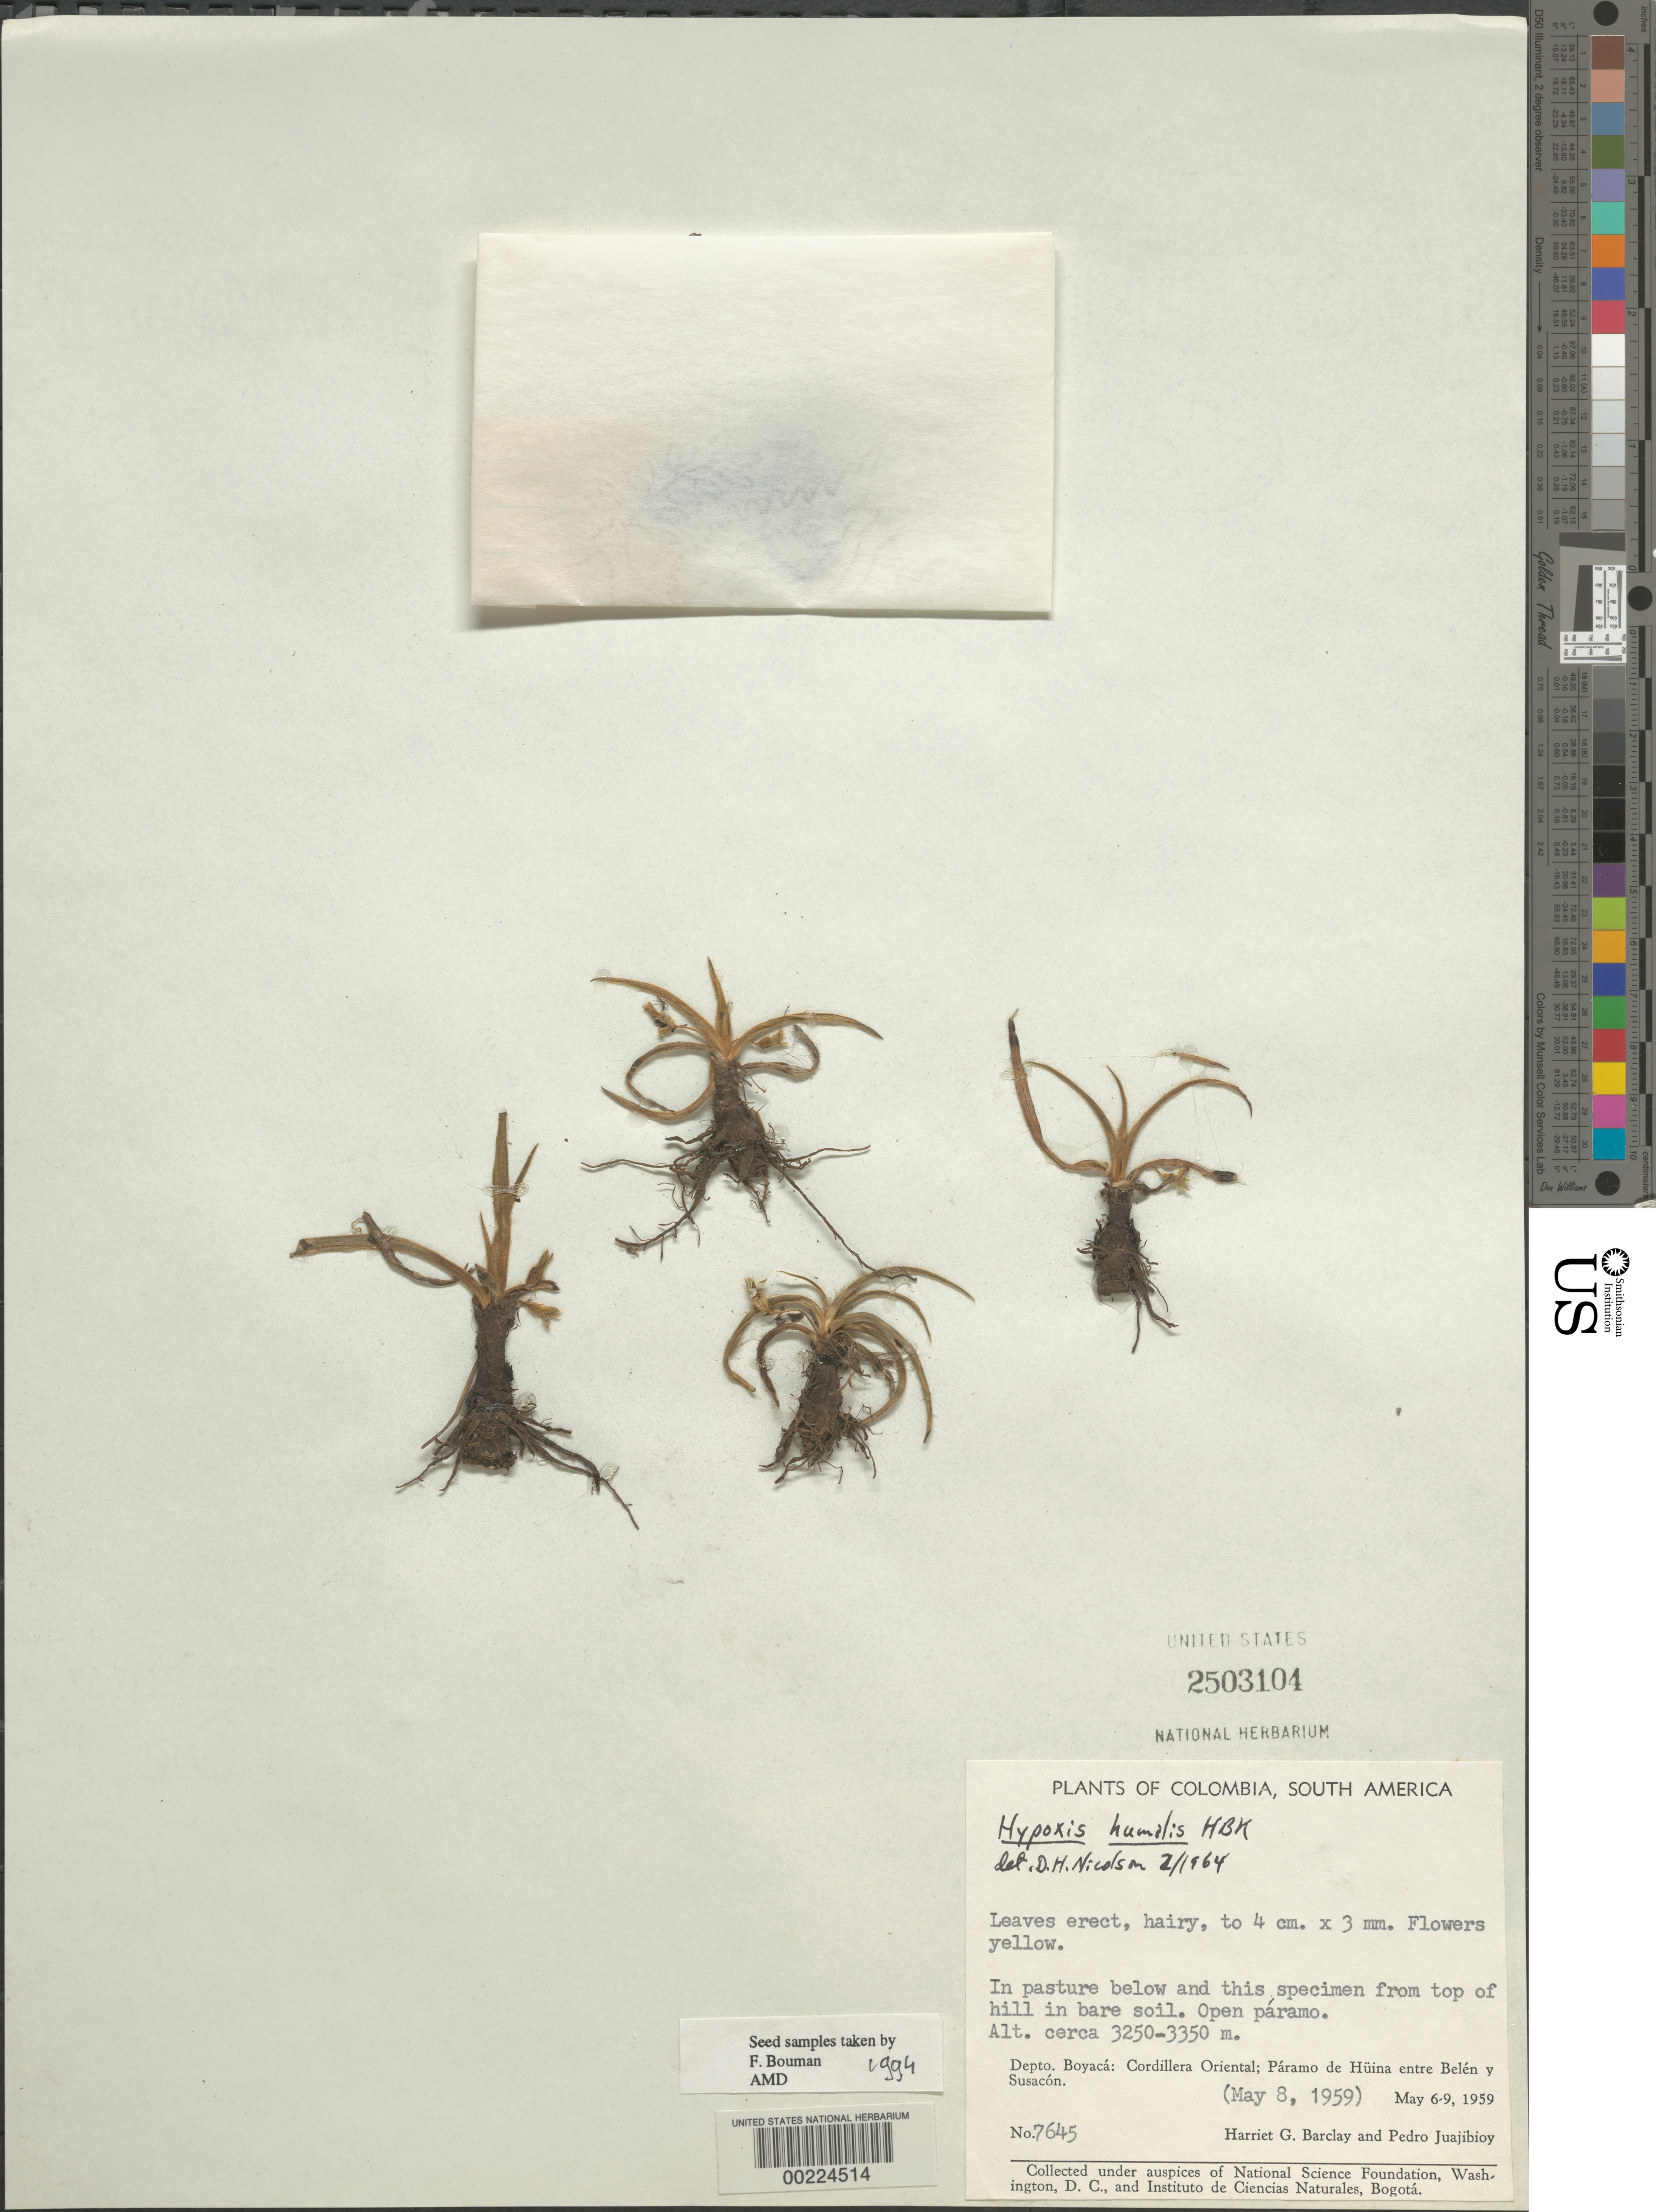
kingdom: Plantae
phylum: Tracheophyta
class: Liliopsida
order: Asparagales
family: Hypoxidaceae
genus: Hypoxis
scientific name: Hypoxis humilis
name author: Tharp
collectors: H. G. Barclay & P. Juajibioy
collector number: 7645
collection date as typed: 08 May 1959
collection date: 1959-05-08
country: Colombia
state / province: Boyacá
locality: Cordillera Oriental; Paramo de Huina between Belem and Susacon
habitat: Top of hill in bare soil; open paramo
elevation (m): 3250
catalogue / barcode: US 2503104